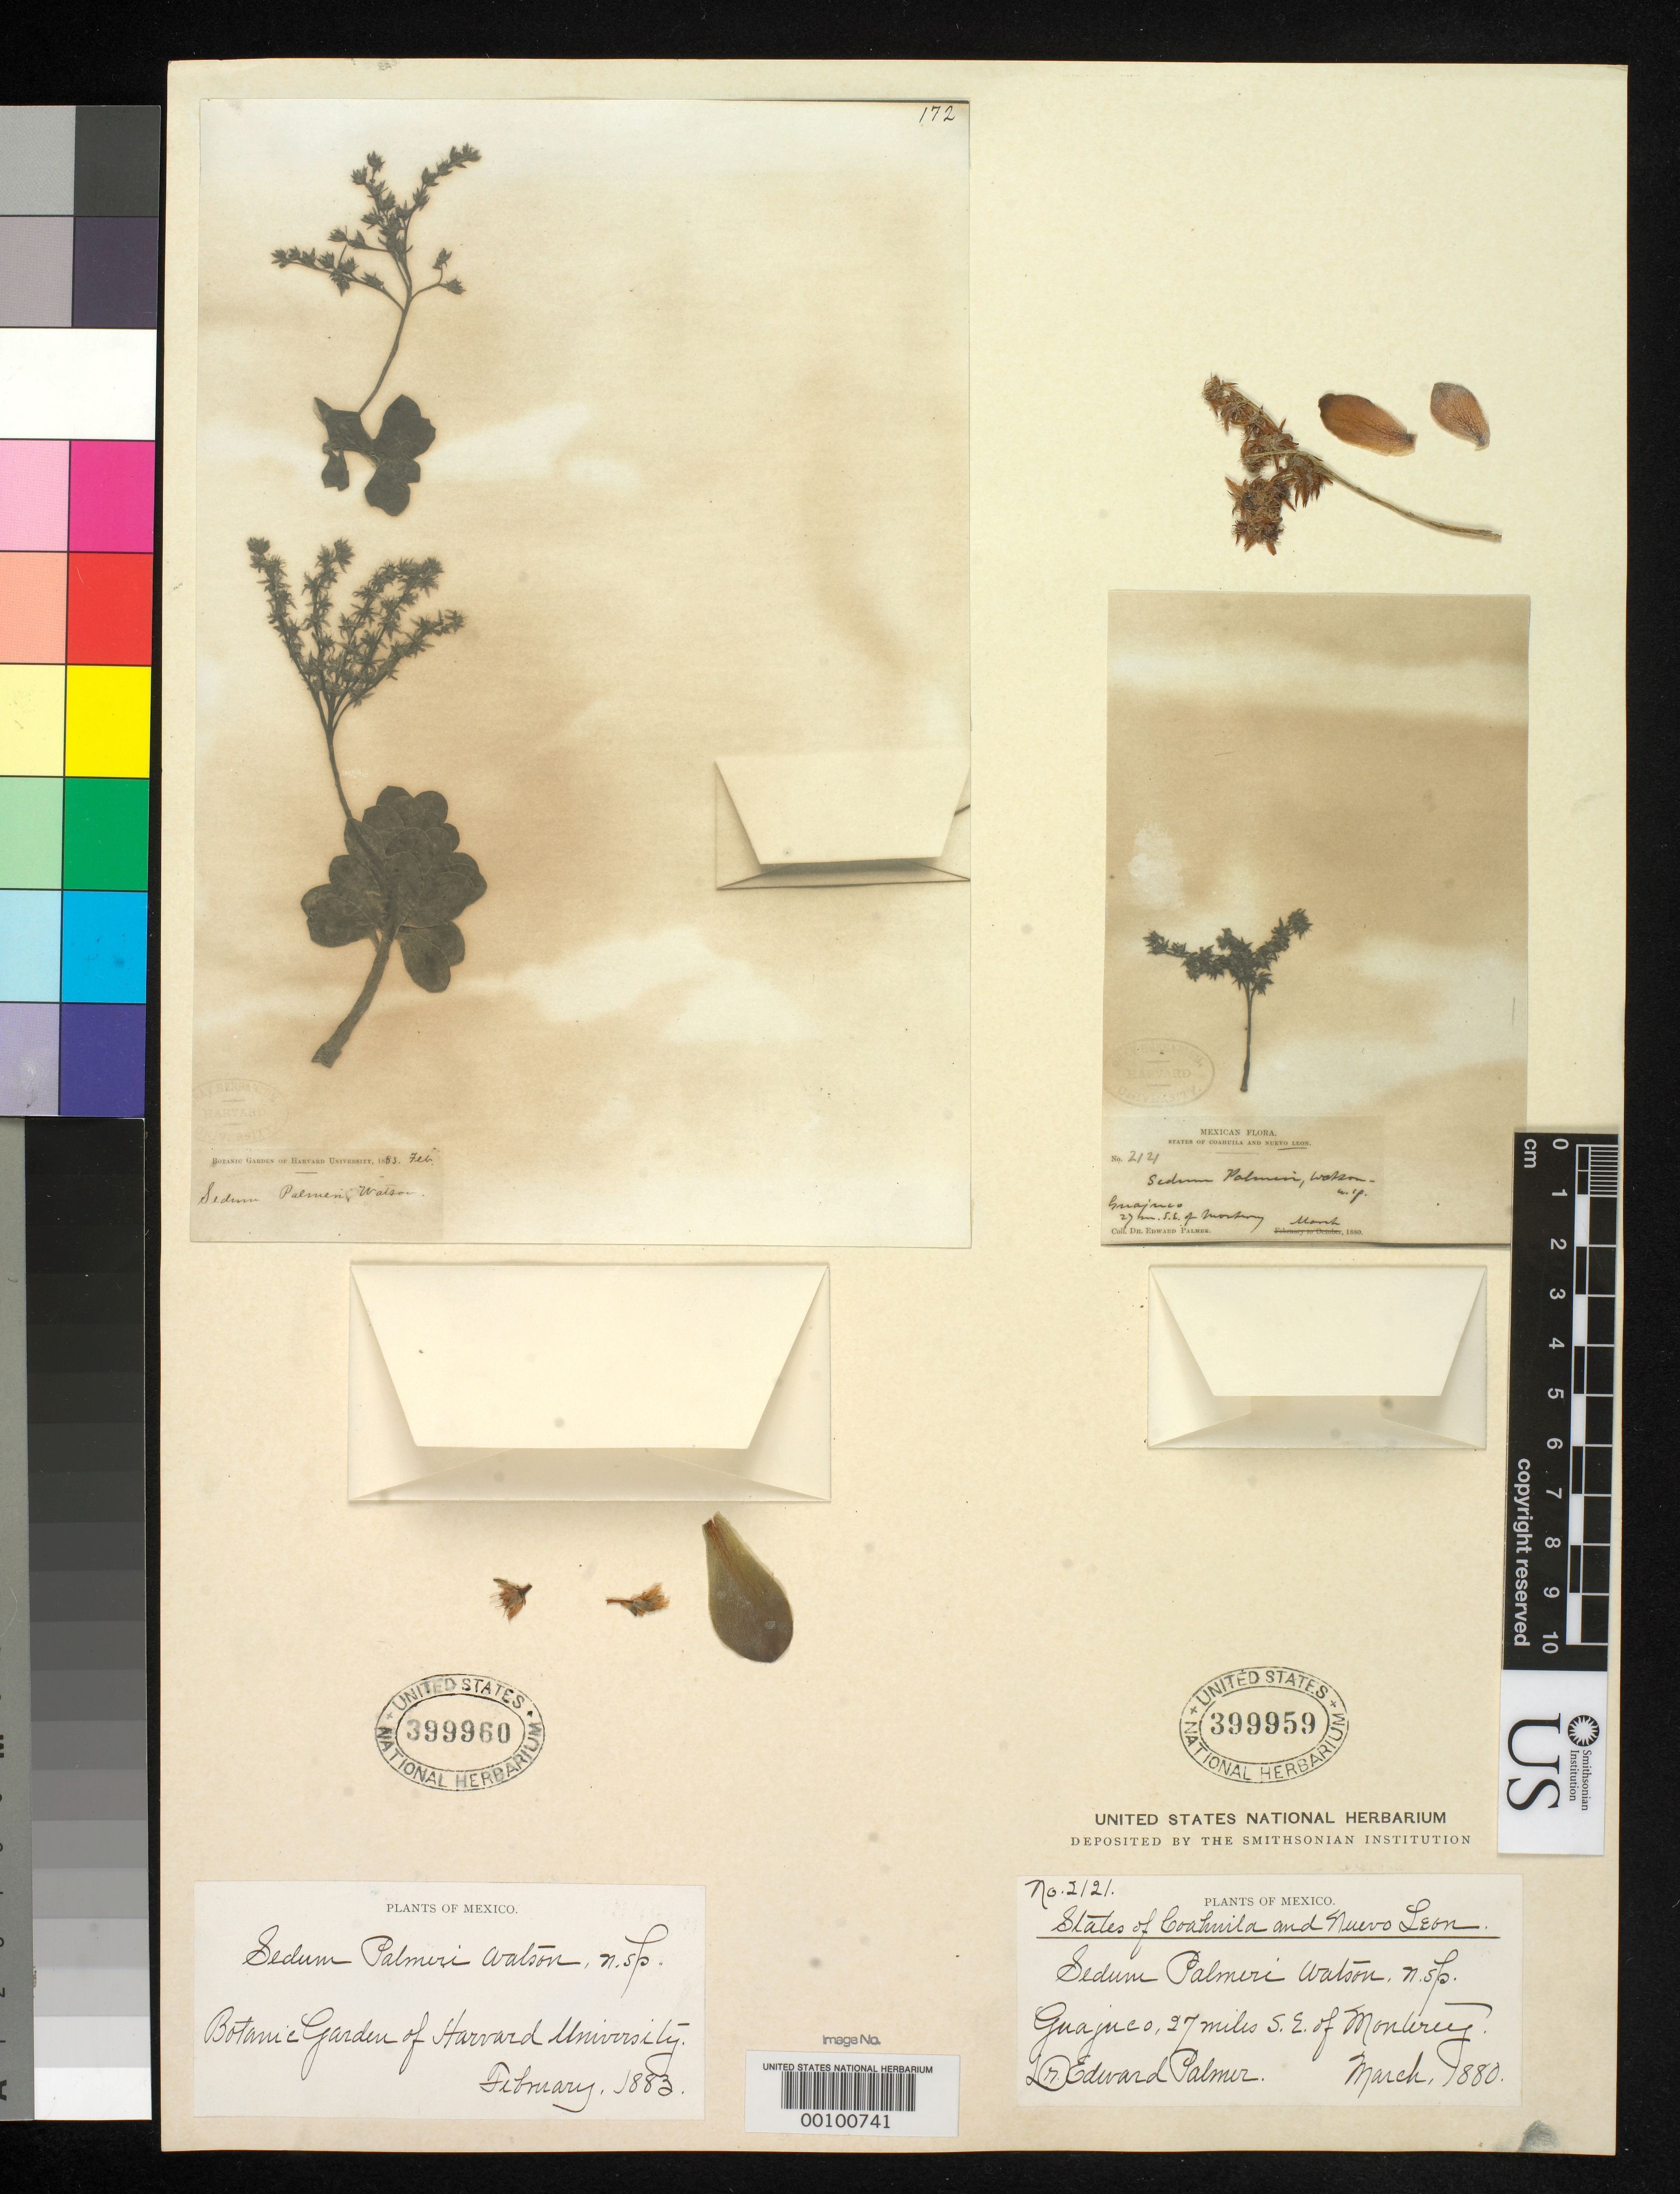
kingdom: Plantae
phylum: Tracheophyta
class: Magnoliopsida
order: Saxifragales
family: Crassulaceae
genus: Sedum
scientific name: Sedum palmeri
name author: S. Watson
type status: Type Collection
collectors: E. Palmer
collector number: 2121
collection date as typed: Mar 1880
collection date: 1880-03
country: Mexico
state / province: Nuevo León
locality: Guajuco.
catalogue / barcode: US 399959